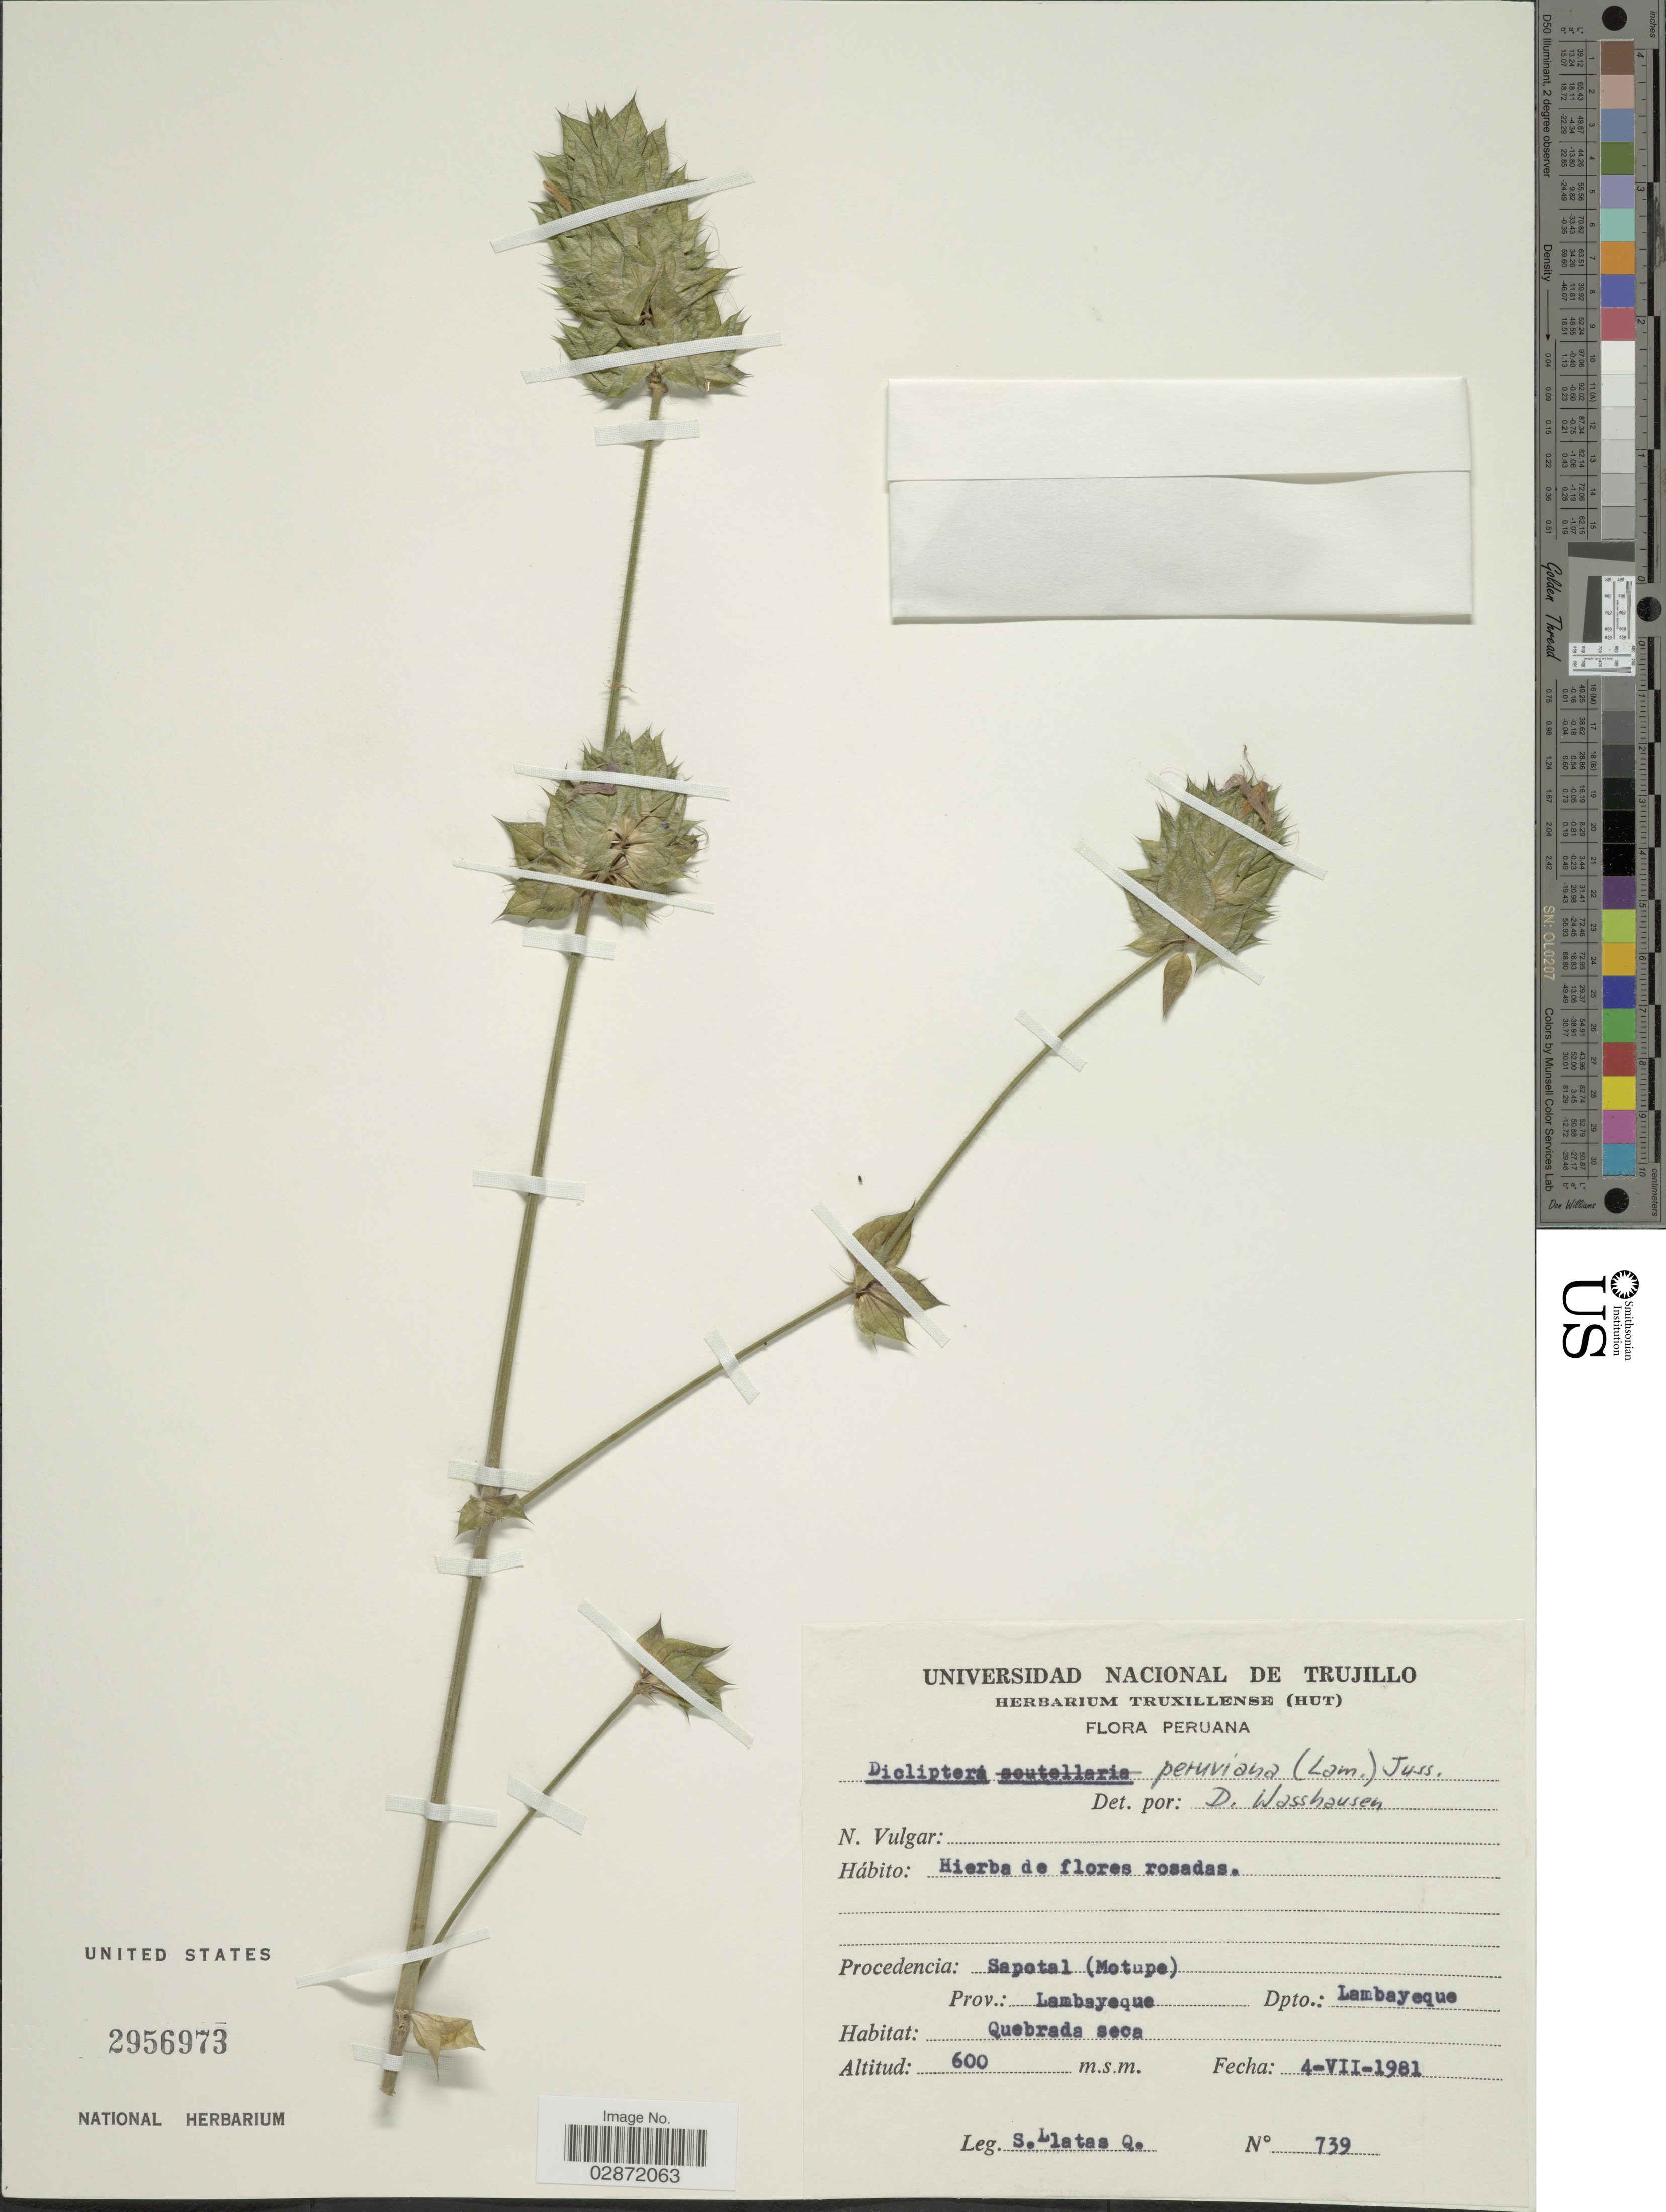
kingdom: Plantae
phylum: Tracheophyta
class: Magnoliopsida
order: Lamiales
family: Acanthaceae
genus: Dicliptera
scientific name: Dicliptera peruviana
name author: (Ruiz & Pav.) Juss.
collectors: S. Llatas Quiroz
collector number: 739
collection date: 1981-07-04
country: Peru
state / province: Lambayeque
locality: Sapotal (Motupe). Prov.: Lambayeque. Dpto.: Lambayeque.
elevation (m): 600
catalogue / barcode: US 2956973